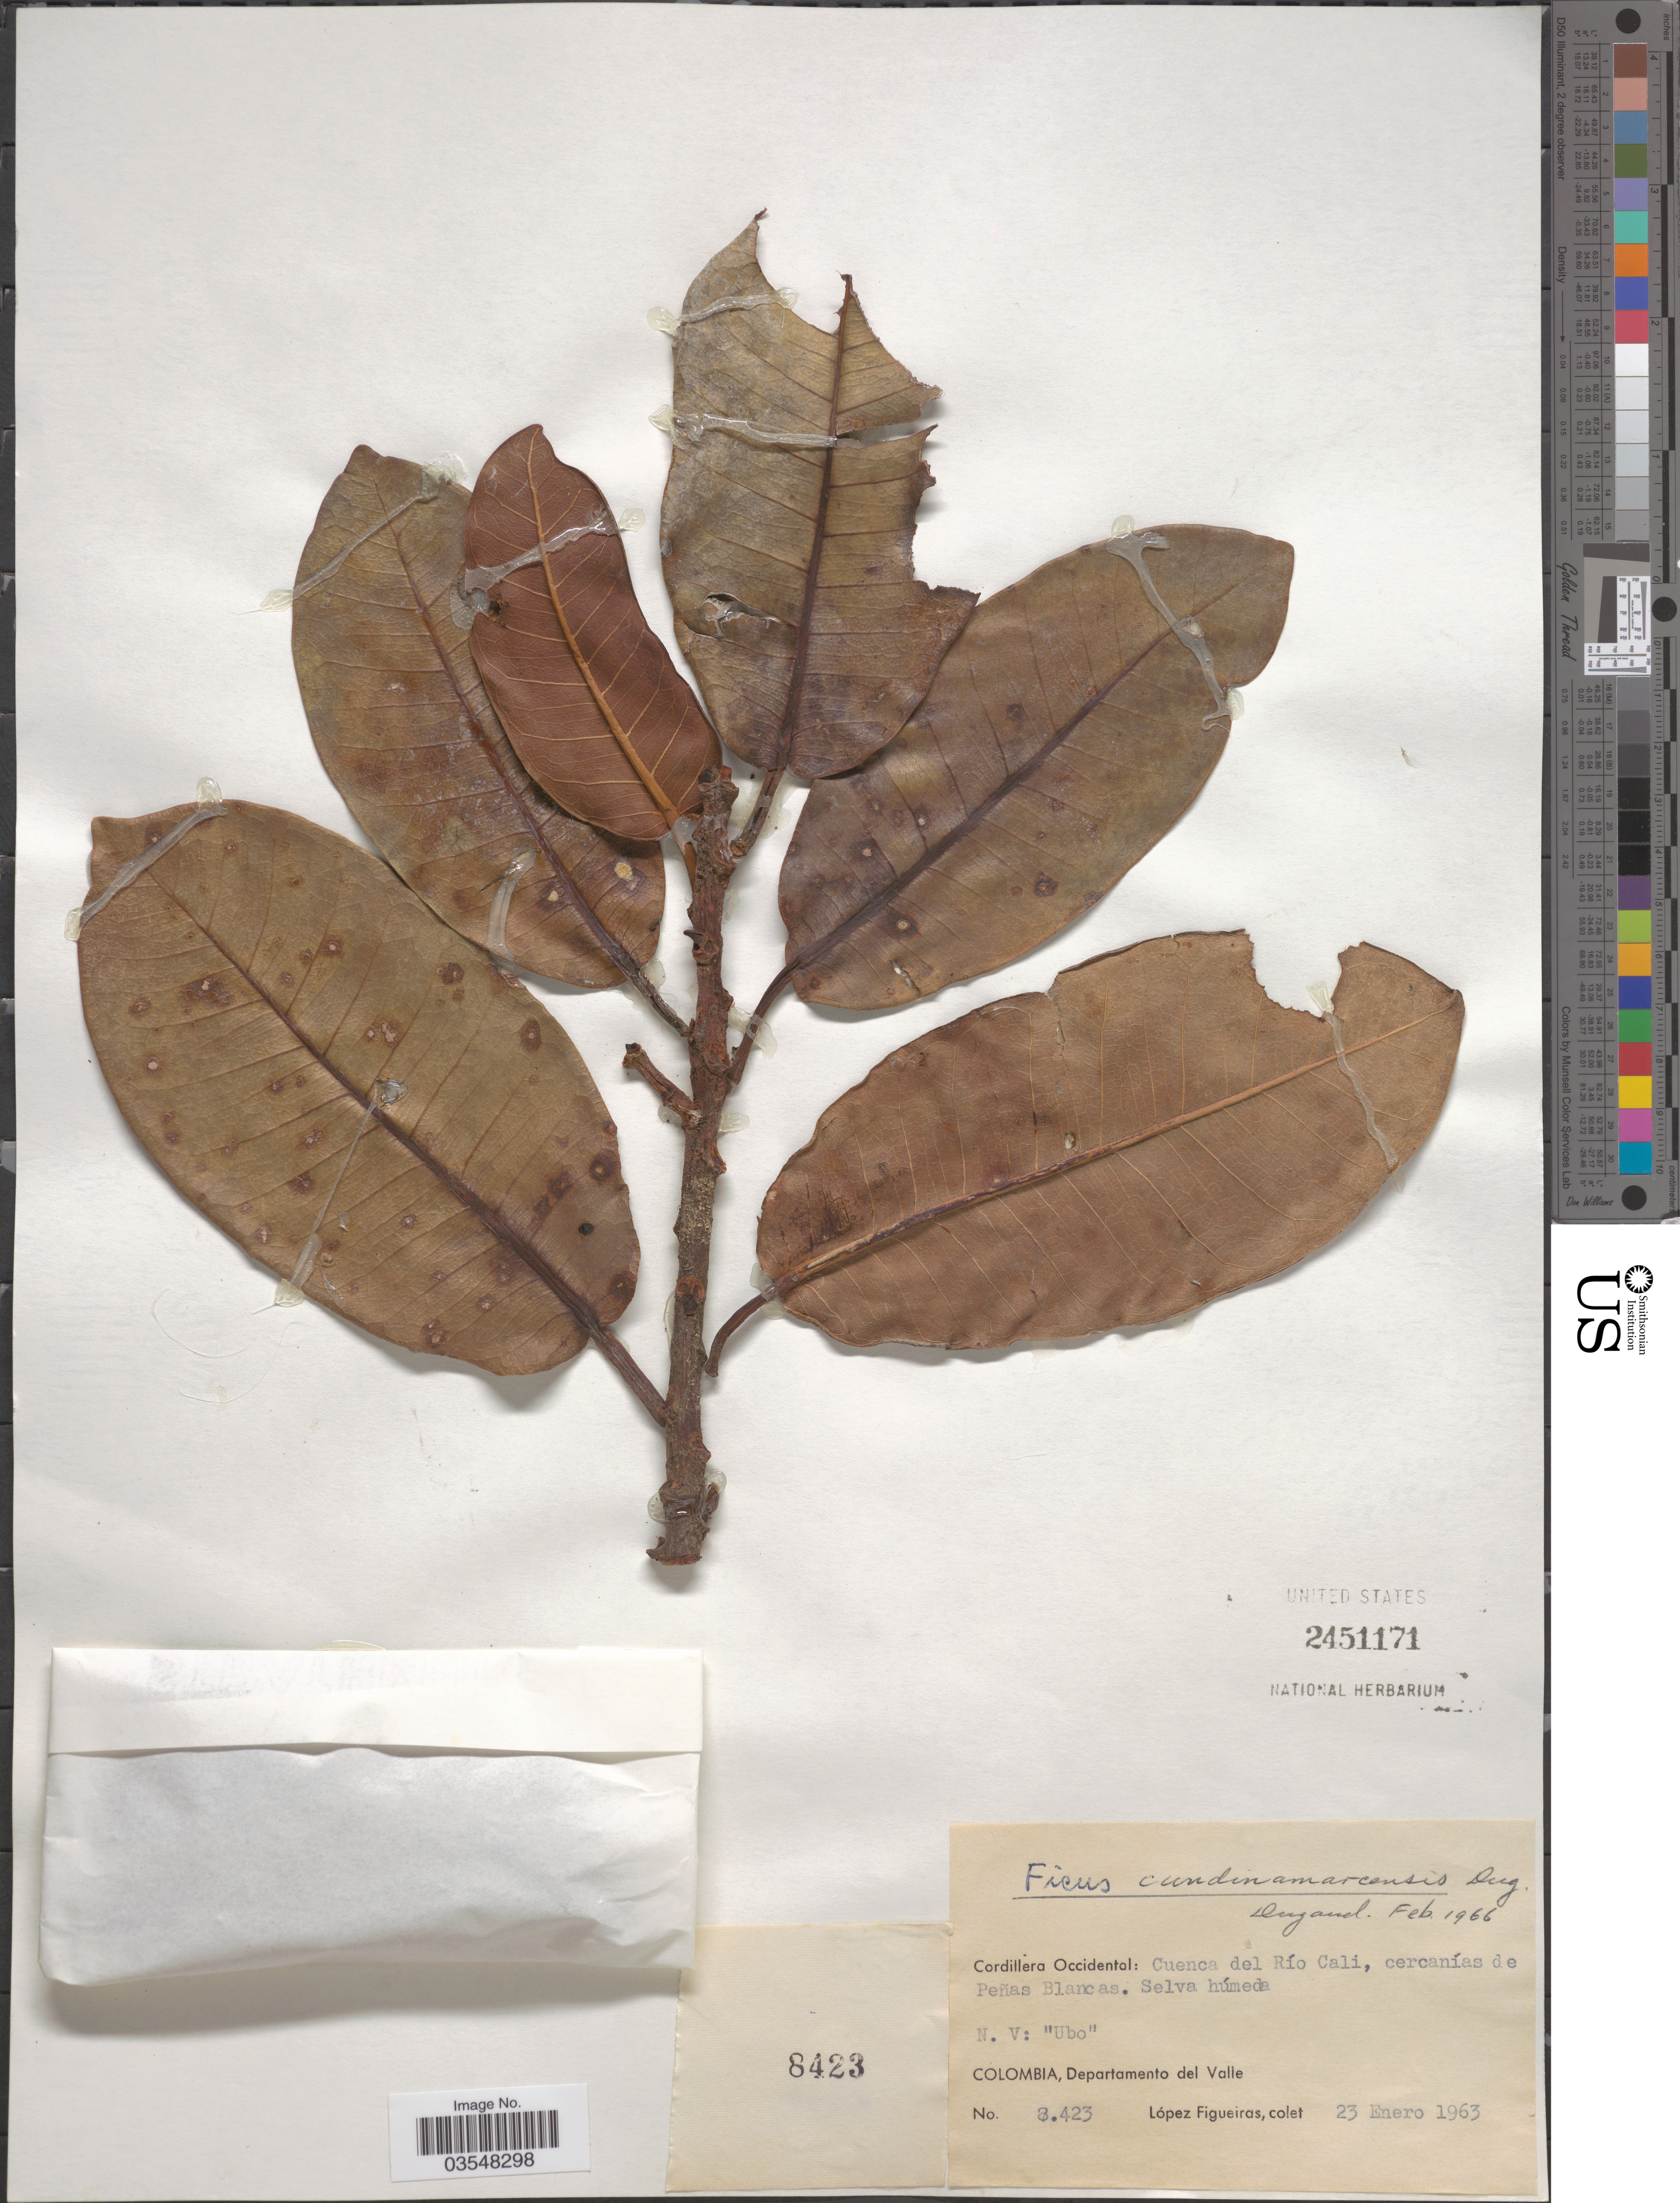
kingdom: Plantae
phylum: Tracheophyta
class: Magnoliopsida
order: Rosales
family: Moraceae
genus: Ficus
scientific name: Ficus cundinamarcensis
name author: Dugand G.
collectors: M. López Figueiras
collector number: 8423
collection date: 1963-01-23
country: Colombia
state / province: Valle del Cauca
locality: Cordillera Occidental: Cuenca del Río Cali, cercanías de Peñas Blancas. Departamento del Valle.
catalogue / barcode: US 2451171